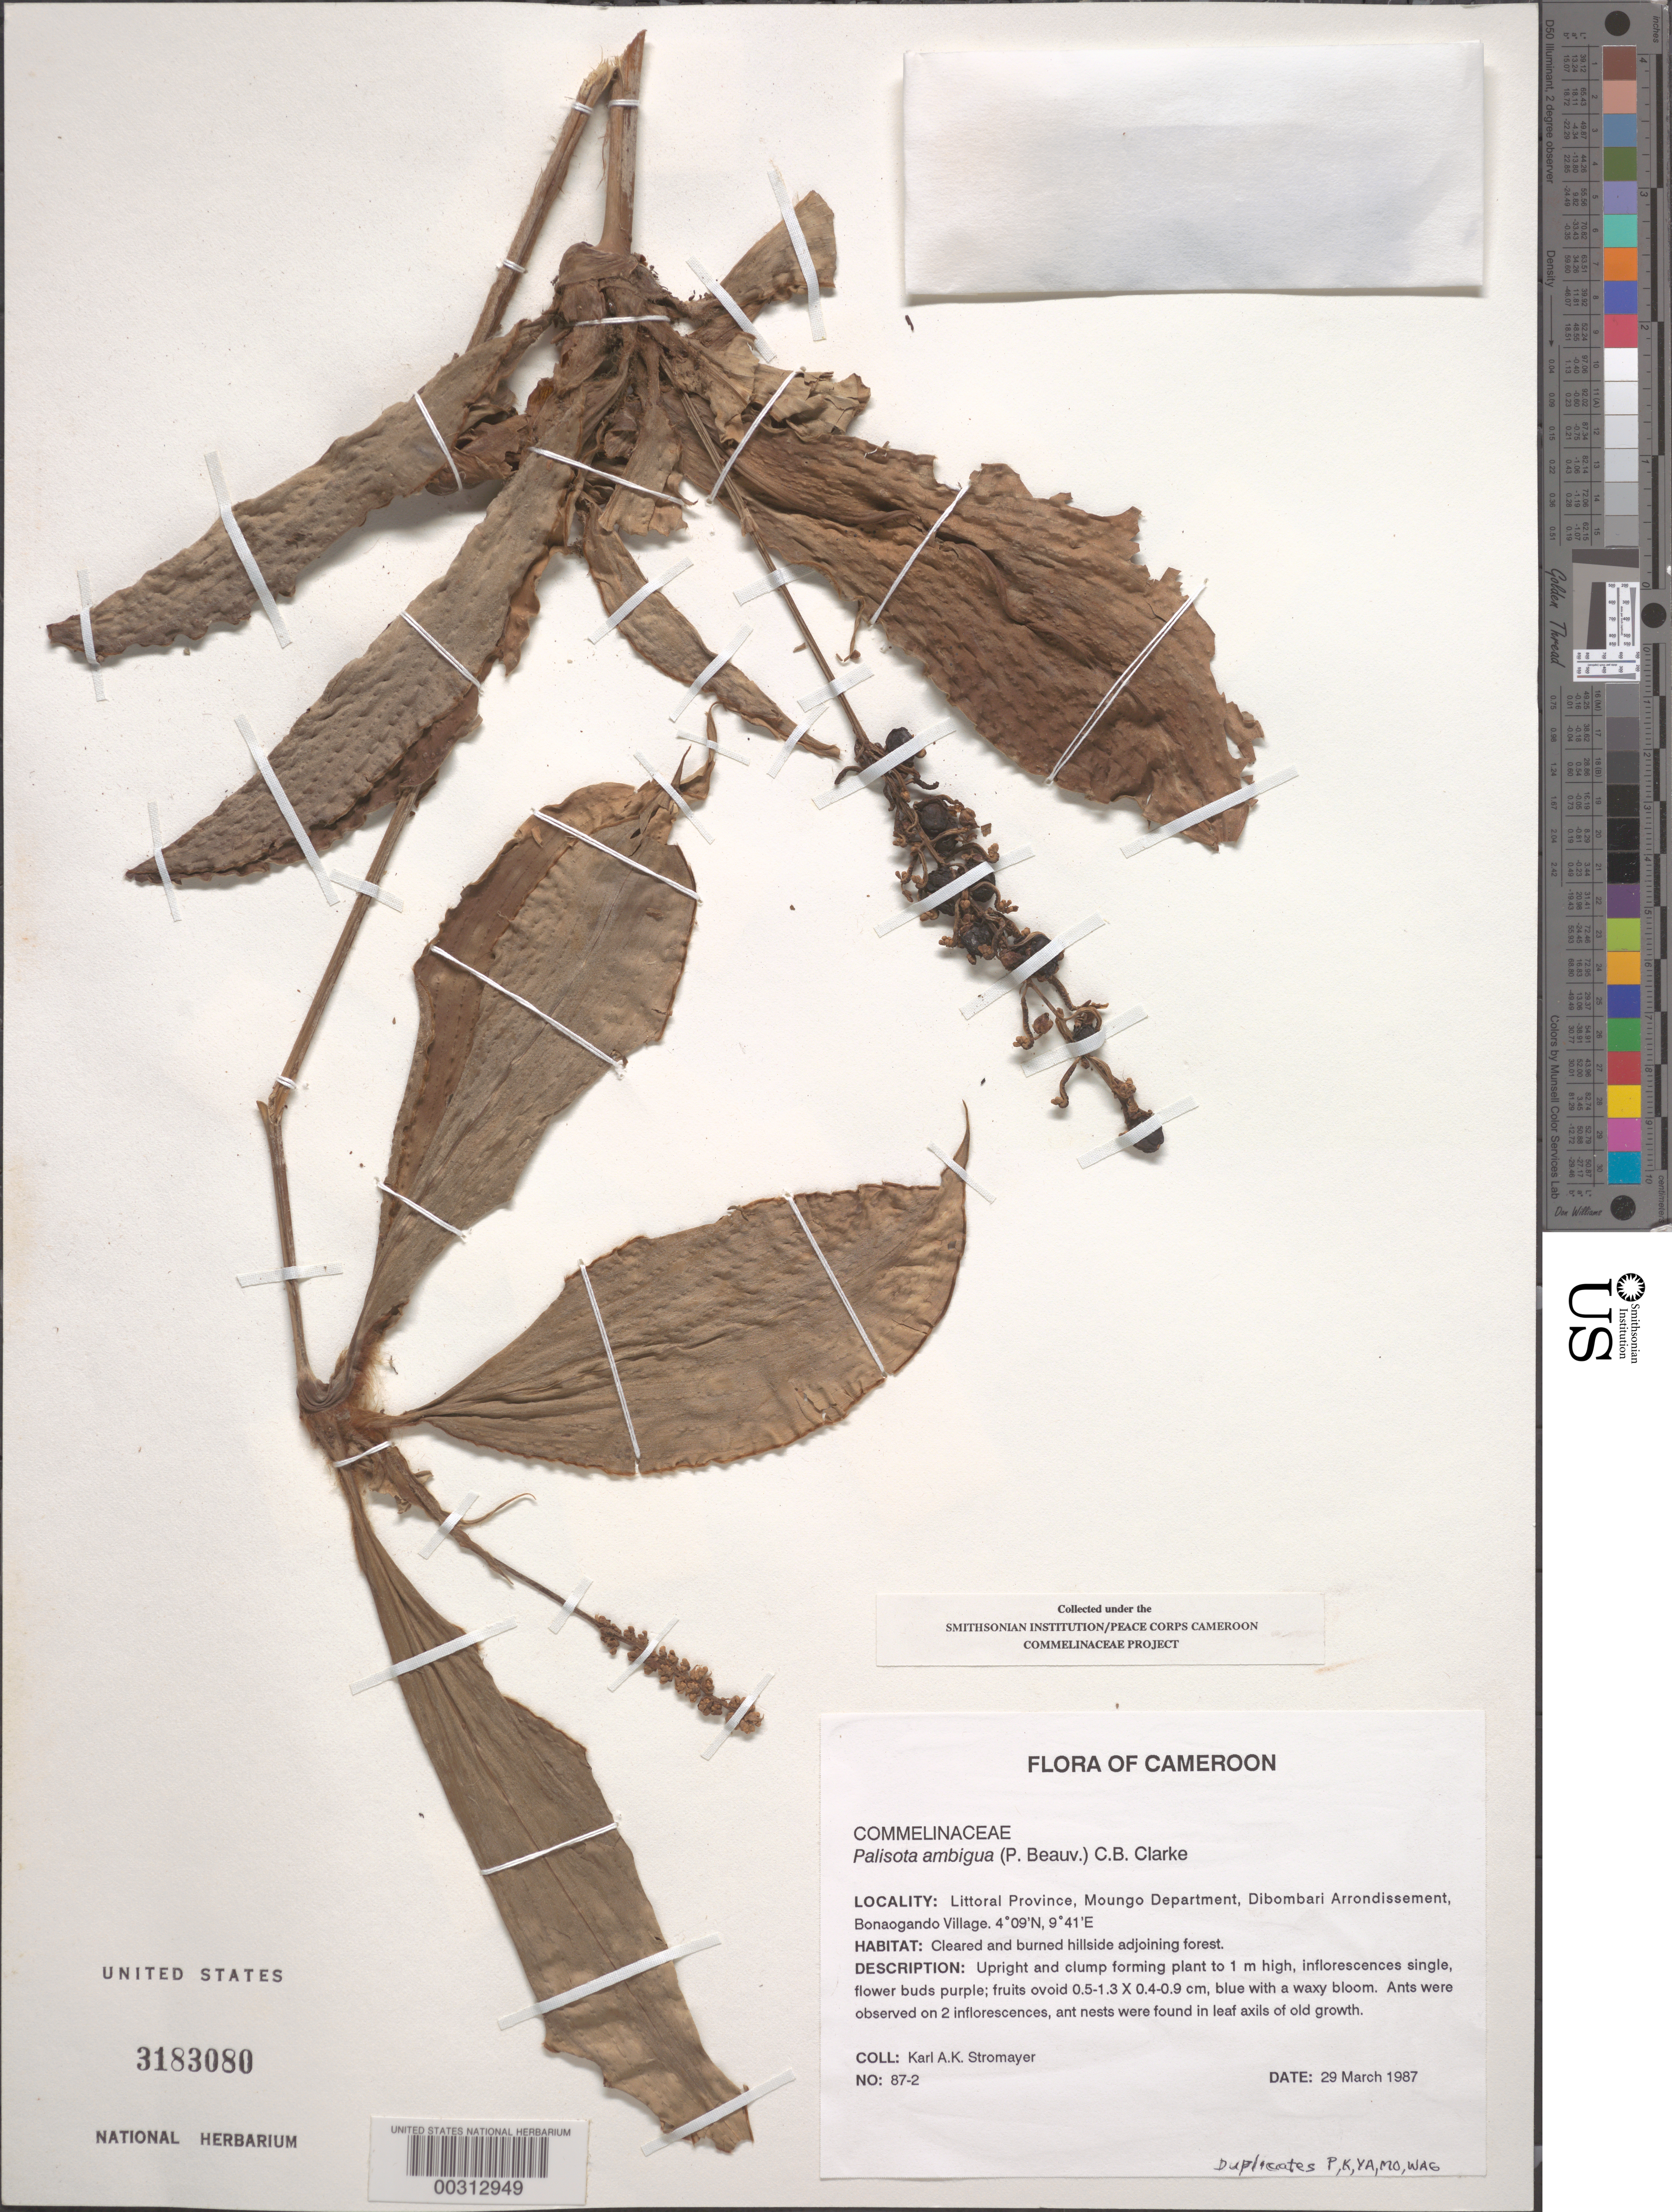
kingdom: Plantae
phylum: Tracheophyta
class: Liliopsida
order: Commelinales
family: Commelinaceae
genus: Palisota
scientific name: Palisota ambigua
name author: (P. Beauv.) C.B. Clarke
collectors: K. A. Stromayer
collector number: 87-2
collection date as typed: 29 Mar 1987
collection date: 1987-03-29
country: Cameroon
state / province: Littoral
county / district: Mungo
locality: Dibombari arrondissement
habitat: Cleared and burned hillside adjoining forest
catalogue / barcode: US 3183080